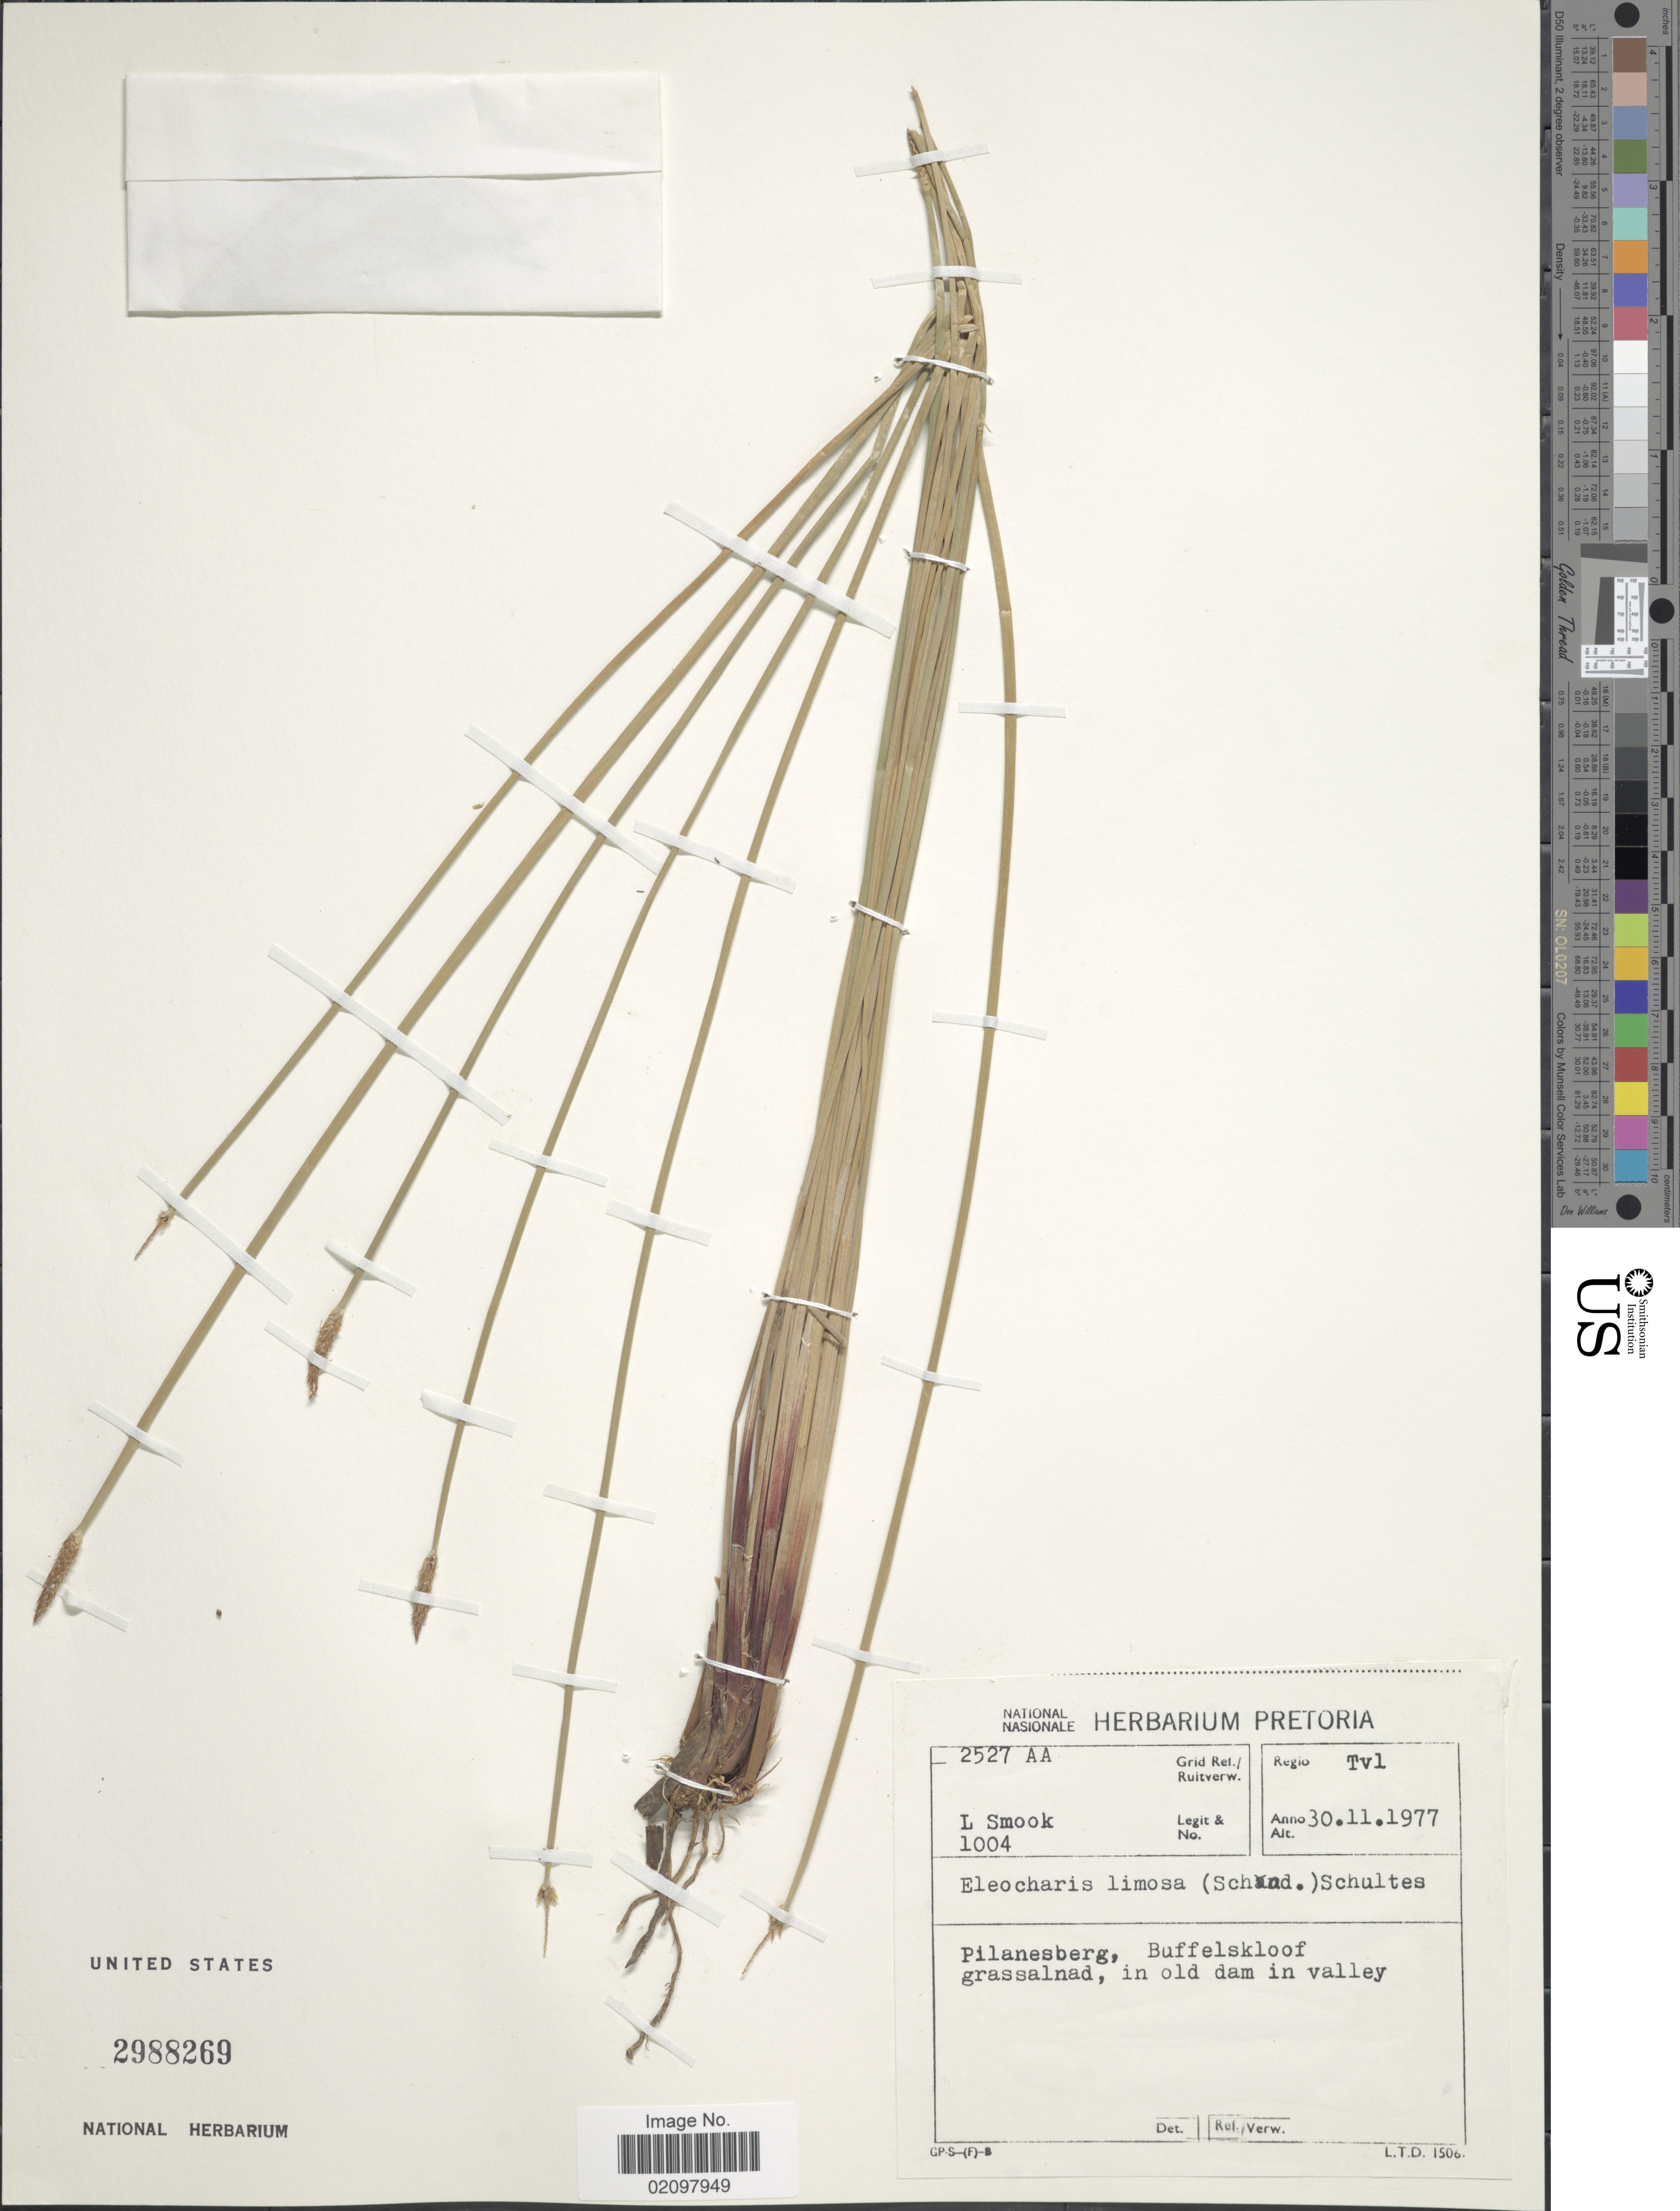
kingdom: Plantae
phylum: Tracheophyta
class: Liliopsida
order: Poales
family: Cyperaceae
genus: Eleocharis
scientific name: Eleocharis limosa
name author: (Schrad.) Schult.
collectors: L. Smook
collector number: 1004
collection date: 1977-11-30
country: South Africa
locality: Regio Tvl, Pilanesberg, Buffelskloof grassland, in old dam in valley. GRid Ref. 2527AA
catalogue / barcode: US 2988269